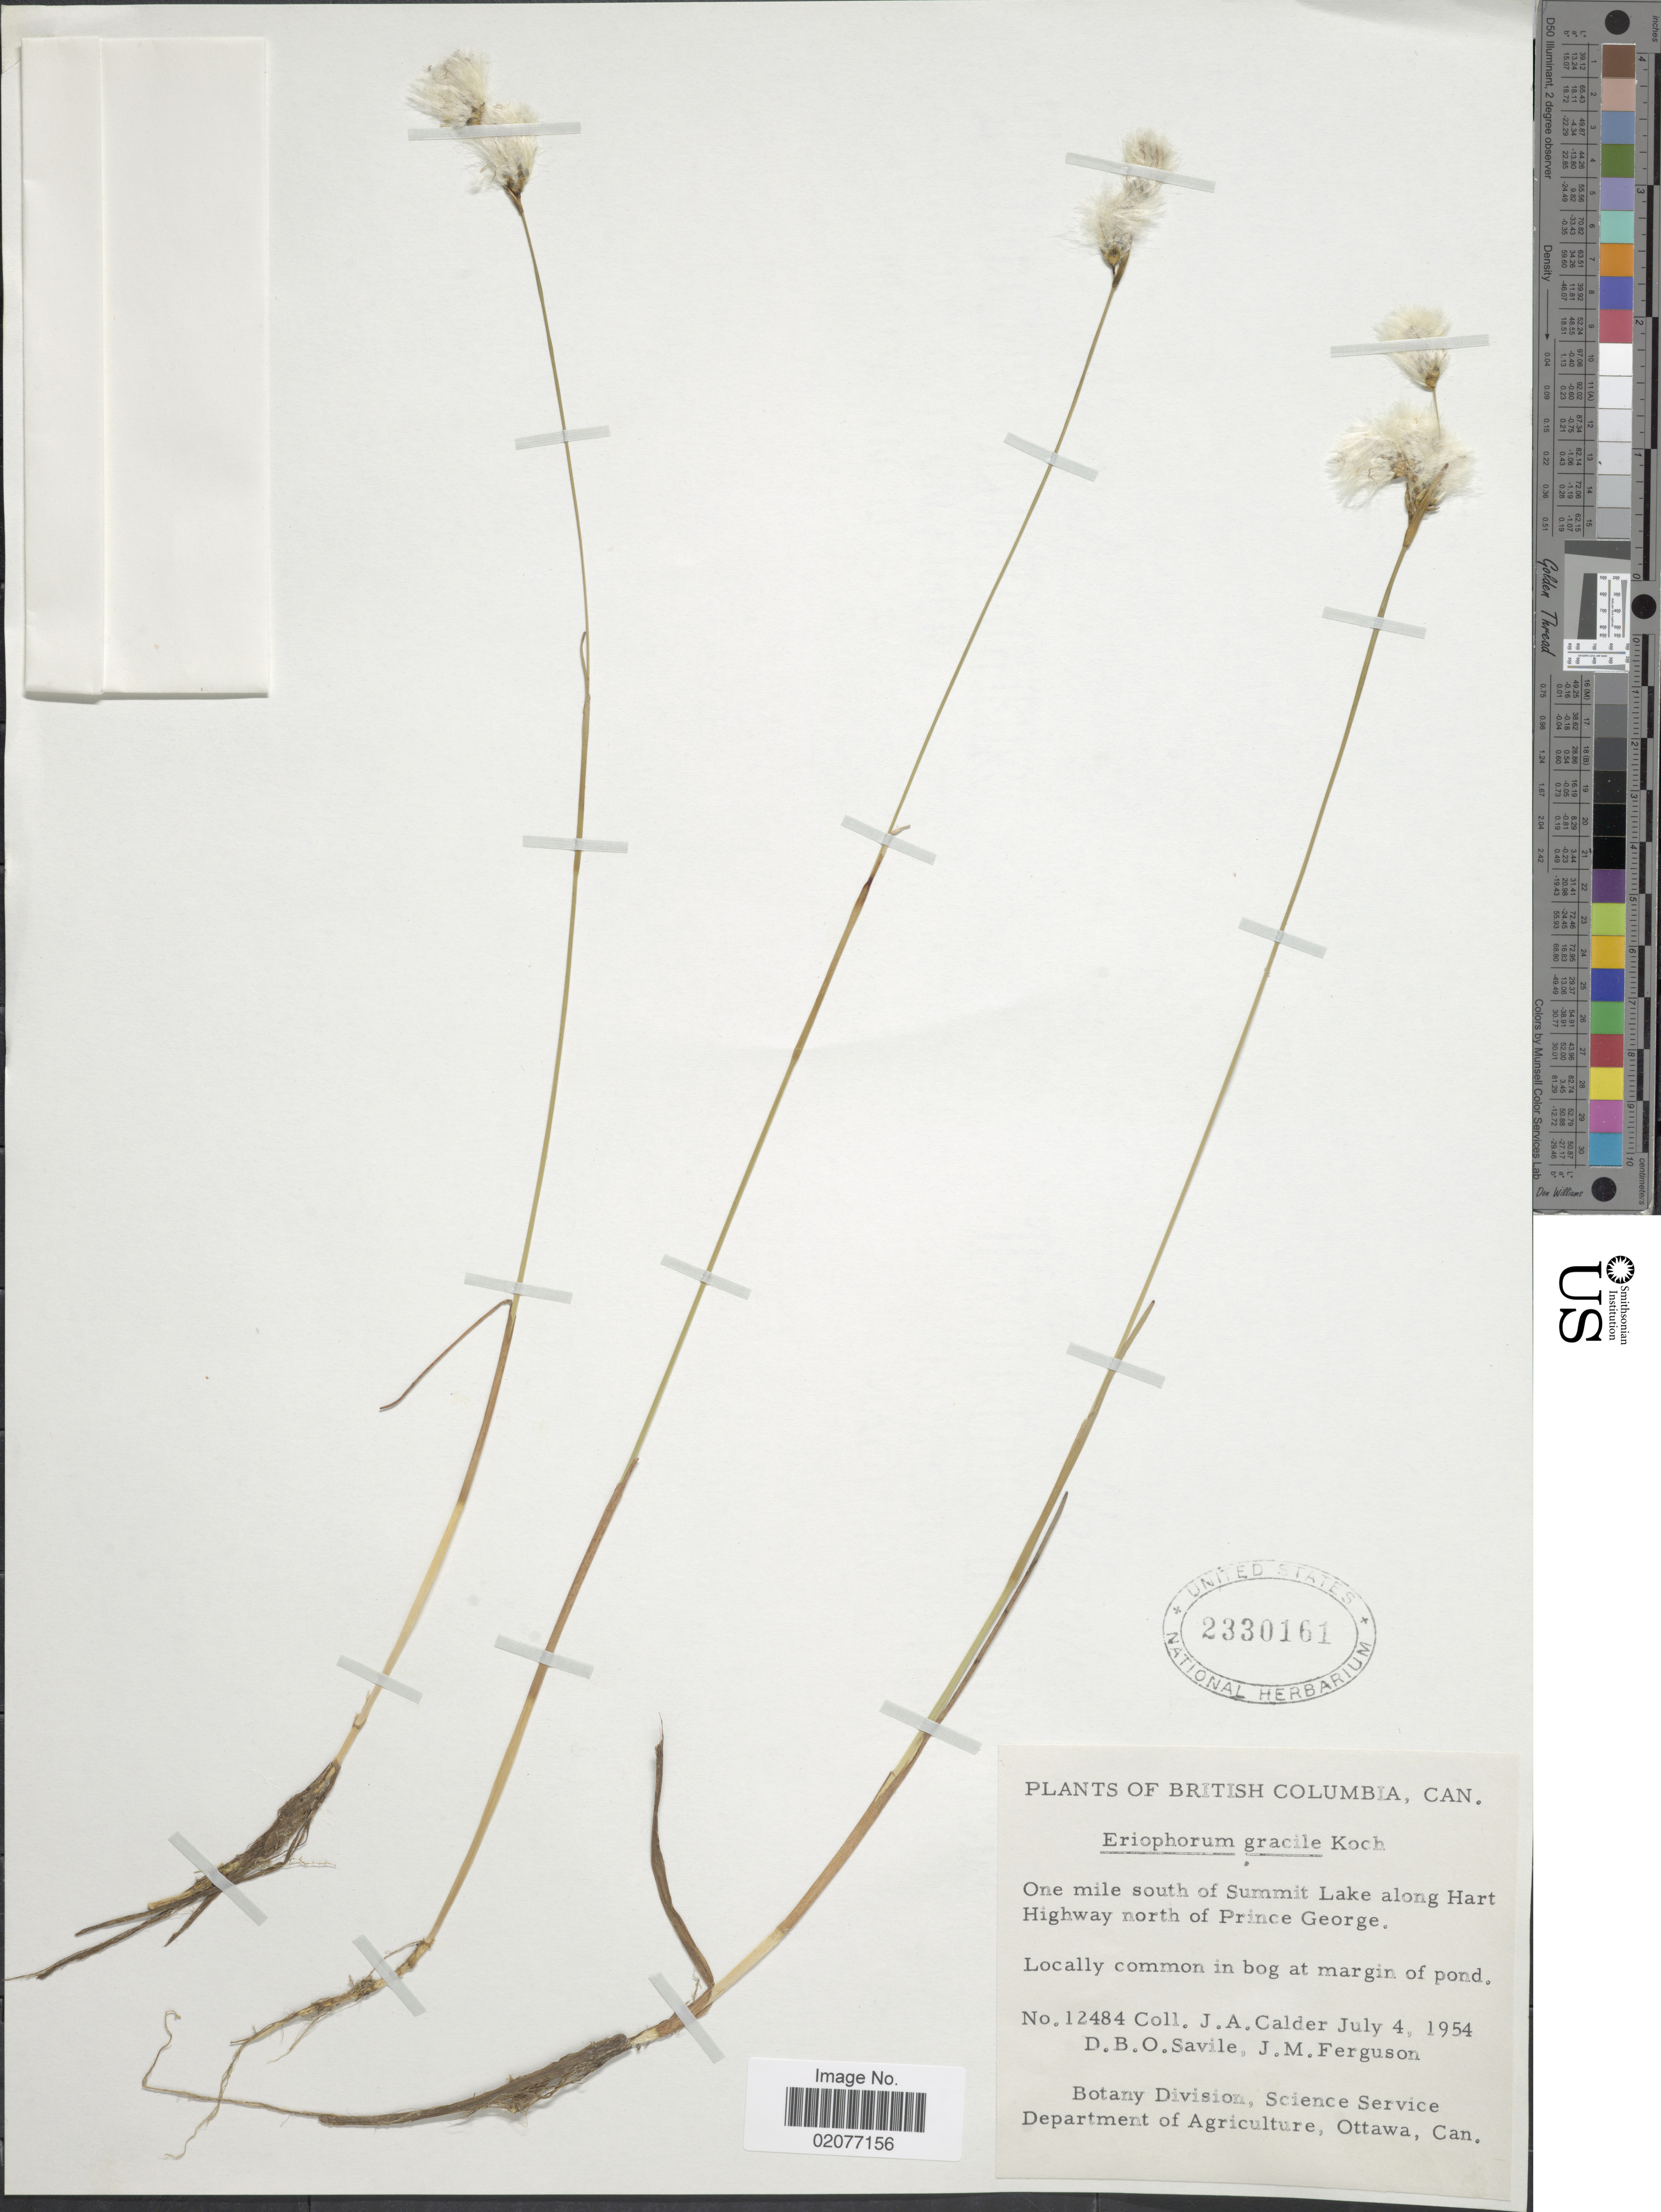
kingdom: Plantae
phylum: Tracheophyta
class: Liliopsida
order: Poales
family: Cyperaceae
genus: Eriophorum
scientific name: Eriophorum gracile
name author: W.D.J. Koch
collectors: J. A. Calder, D. Savile & J. M. Ferguson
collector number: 12484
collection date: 1954-07-04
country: Canada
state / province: British Columbia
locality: British Columbia, Can. One mile south of Summit Lake along Hart Highway north of Prince George.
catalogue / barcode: US 2330161